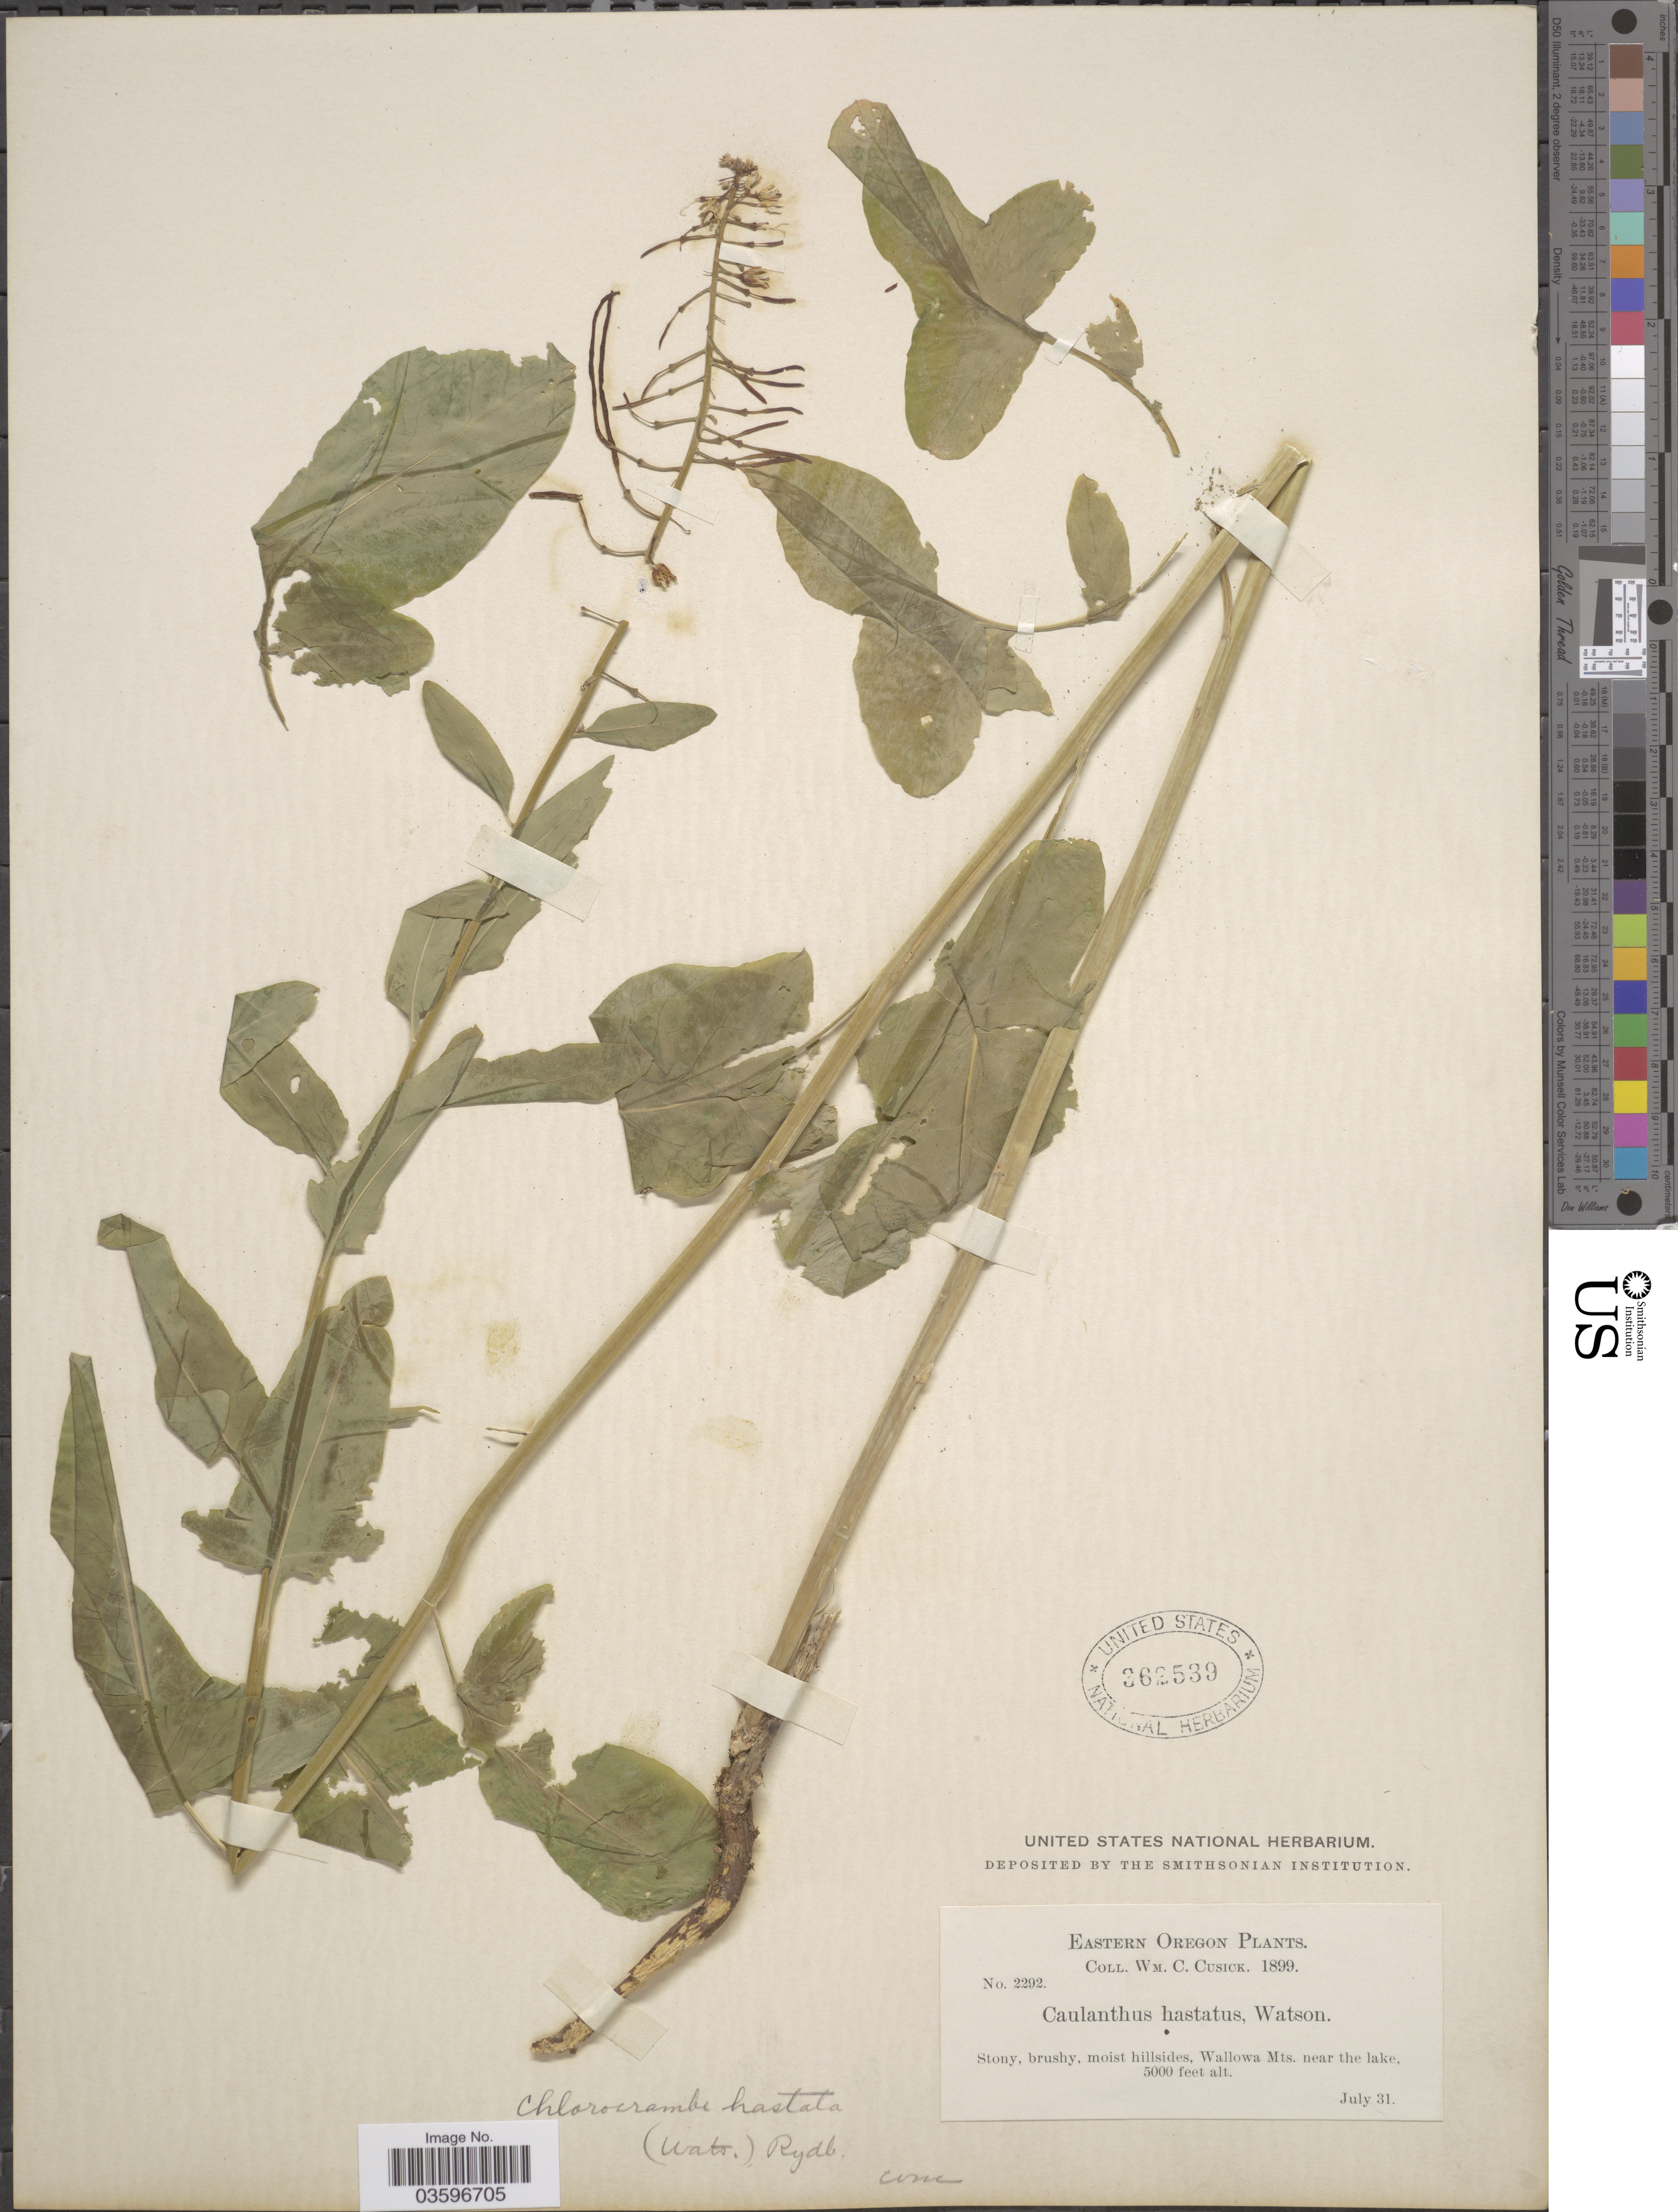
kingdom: Plantae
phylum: Tracheophyta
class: Magnoliopsida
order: Brassicales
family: Brassicaceae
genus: Chlorocrambe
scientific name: Chlorocrambe hastatus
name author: (S. Watson) Rydb.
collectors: W. C. Cusick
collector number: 2292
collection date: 1899-07-31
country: United States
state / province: Oregon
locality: Eastern Oregon. Wallowa Mts. near the lake.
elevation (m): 1524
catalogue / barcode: US 362539